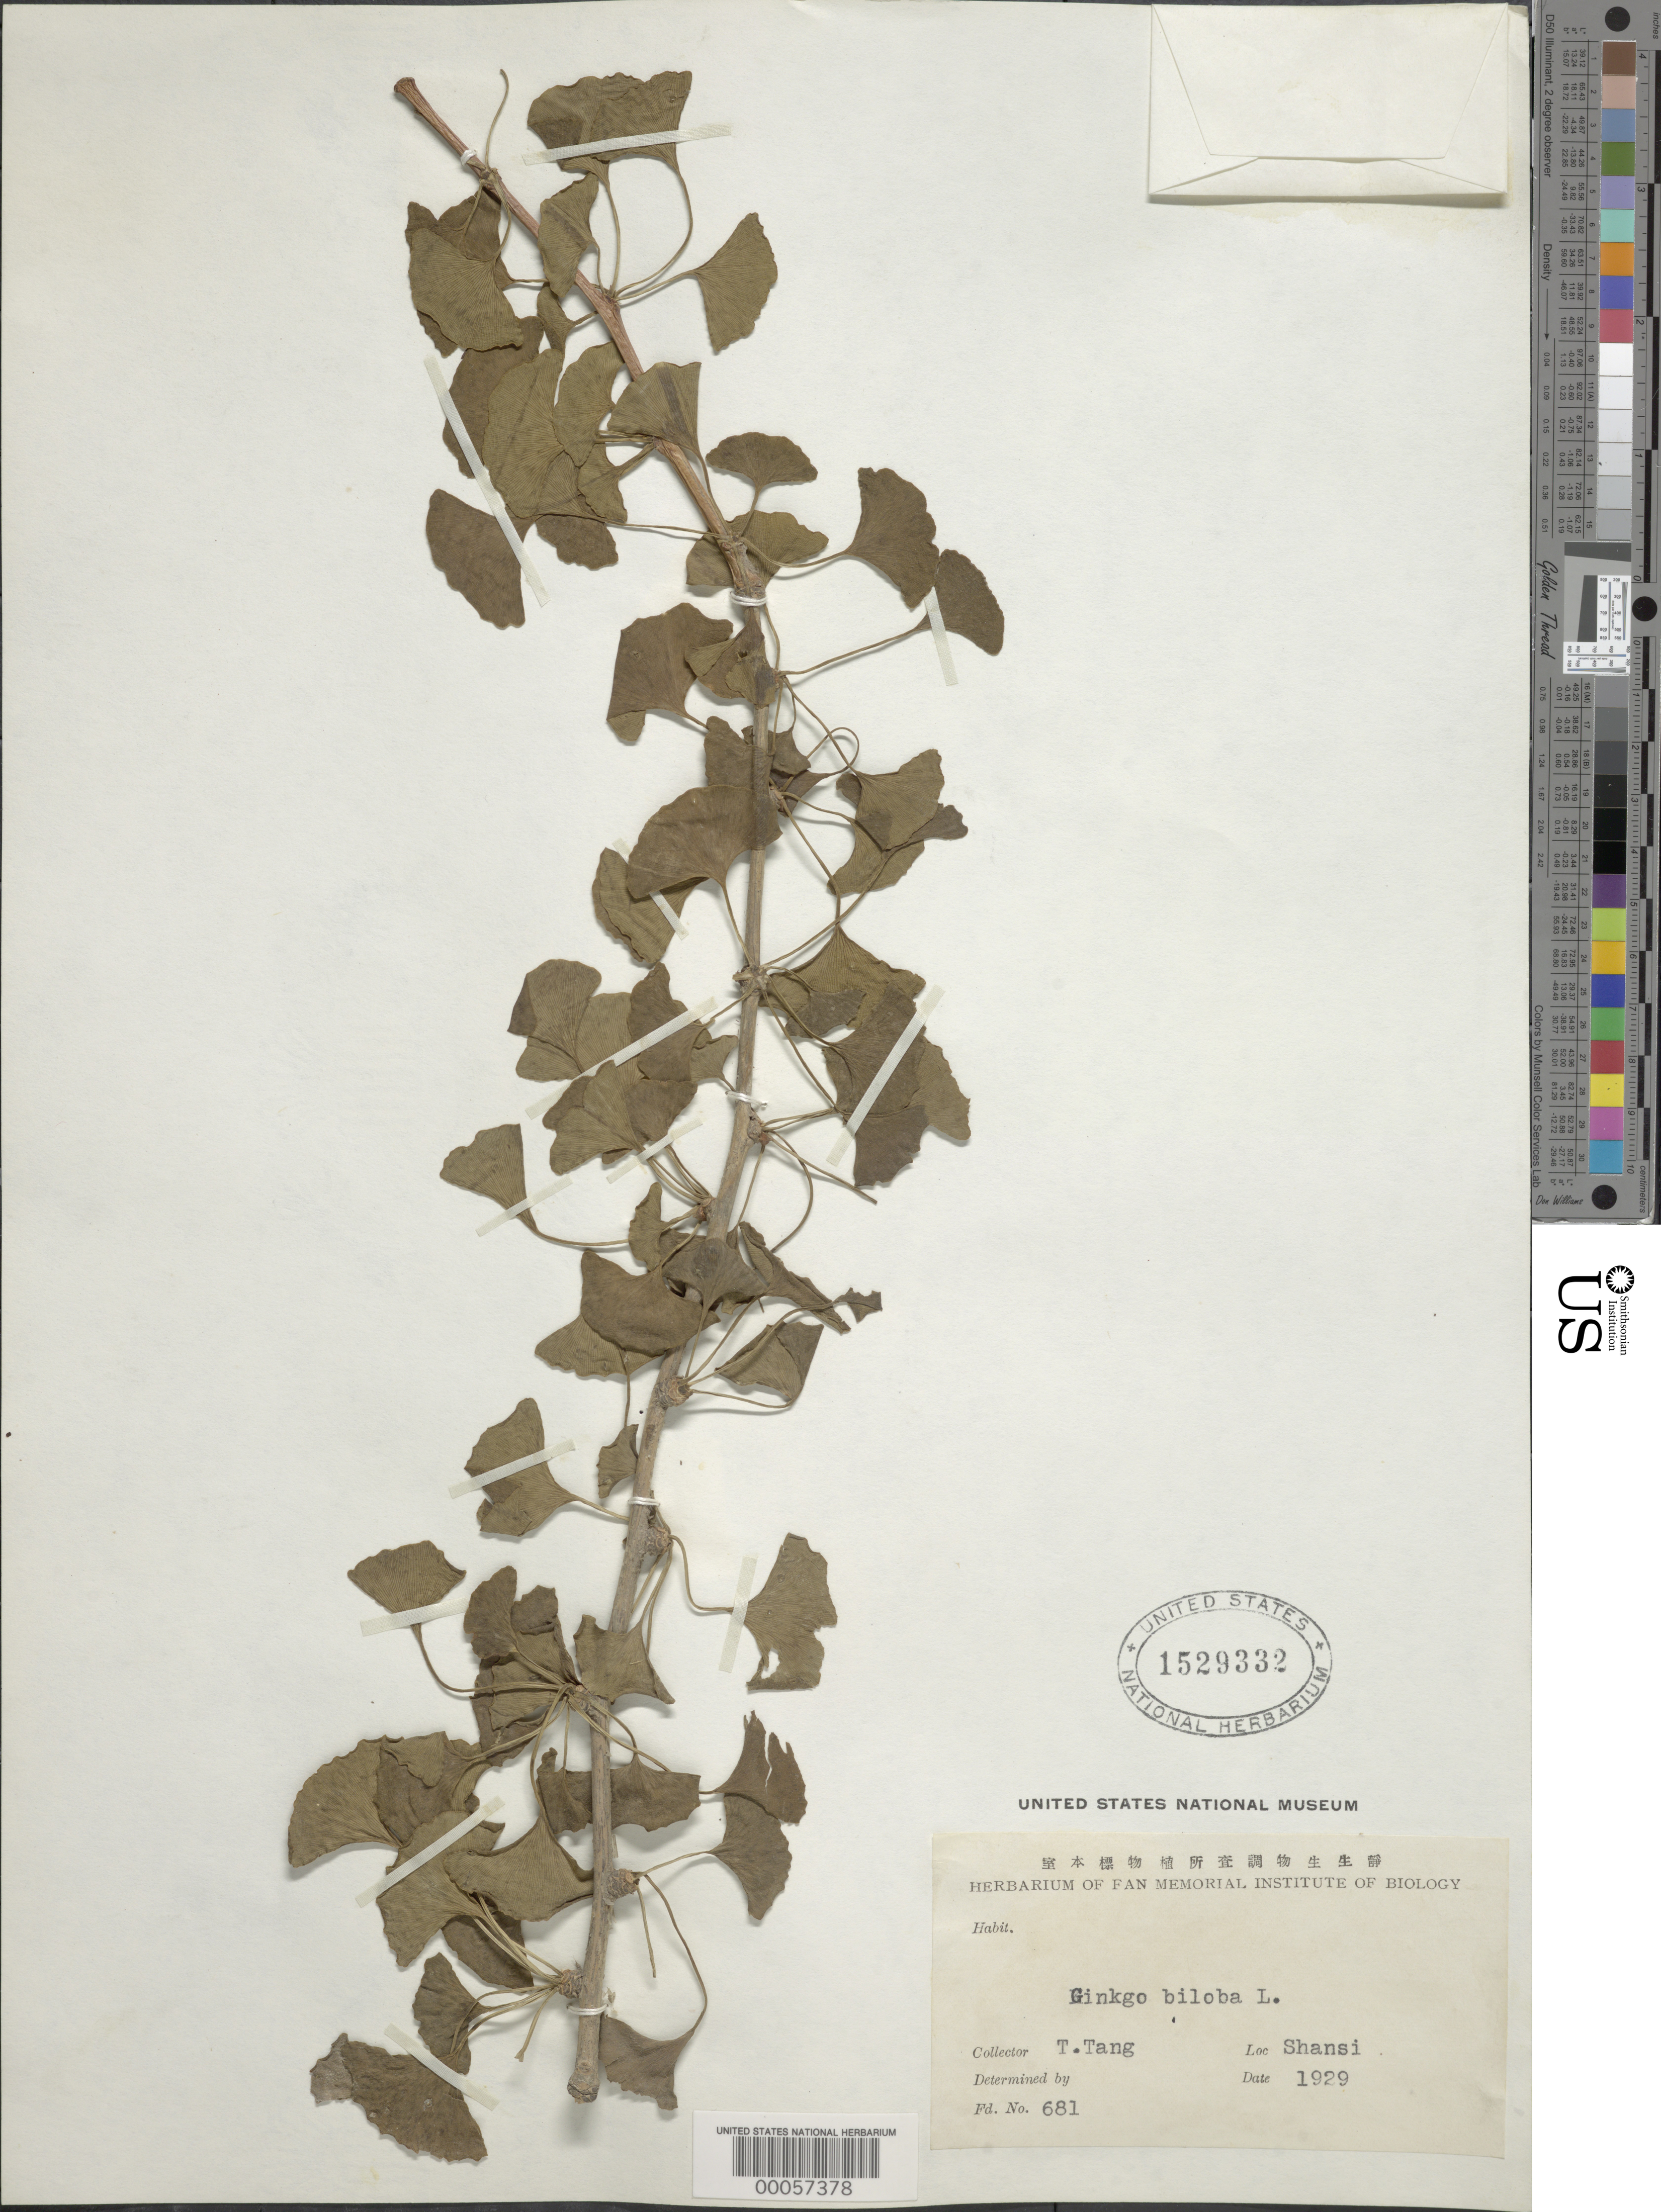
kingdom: Plantae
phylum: Tracheophyta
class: Ginkgoopsida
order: Ginkgoales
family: Ginkgoaceae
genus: Ginkgo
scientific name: Ginkgo biloba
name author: L.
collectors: T. Tang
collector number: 681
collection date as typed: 1929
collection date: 1929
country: China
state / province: Shaanxi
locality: Shansi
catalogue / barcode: US 1529332